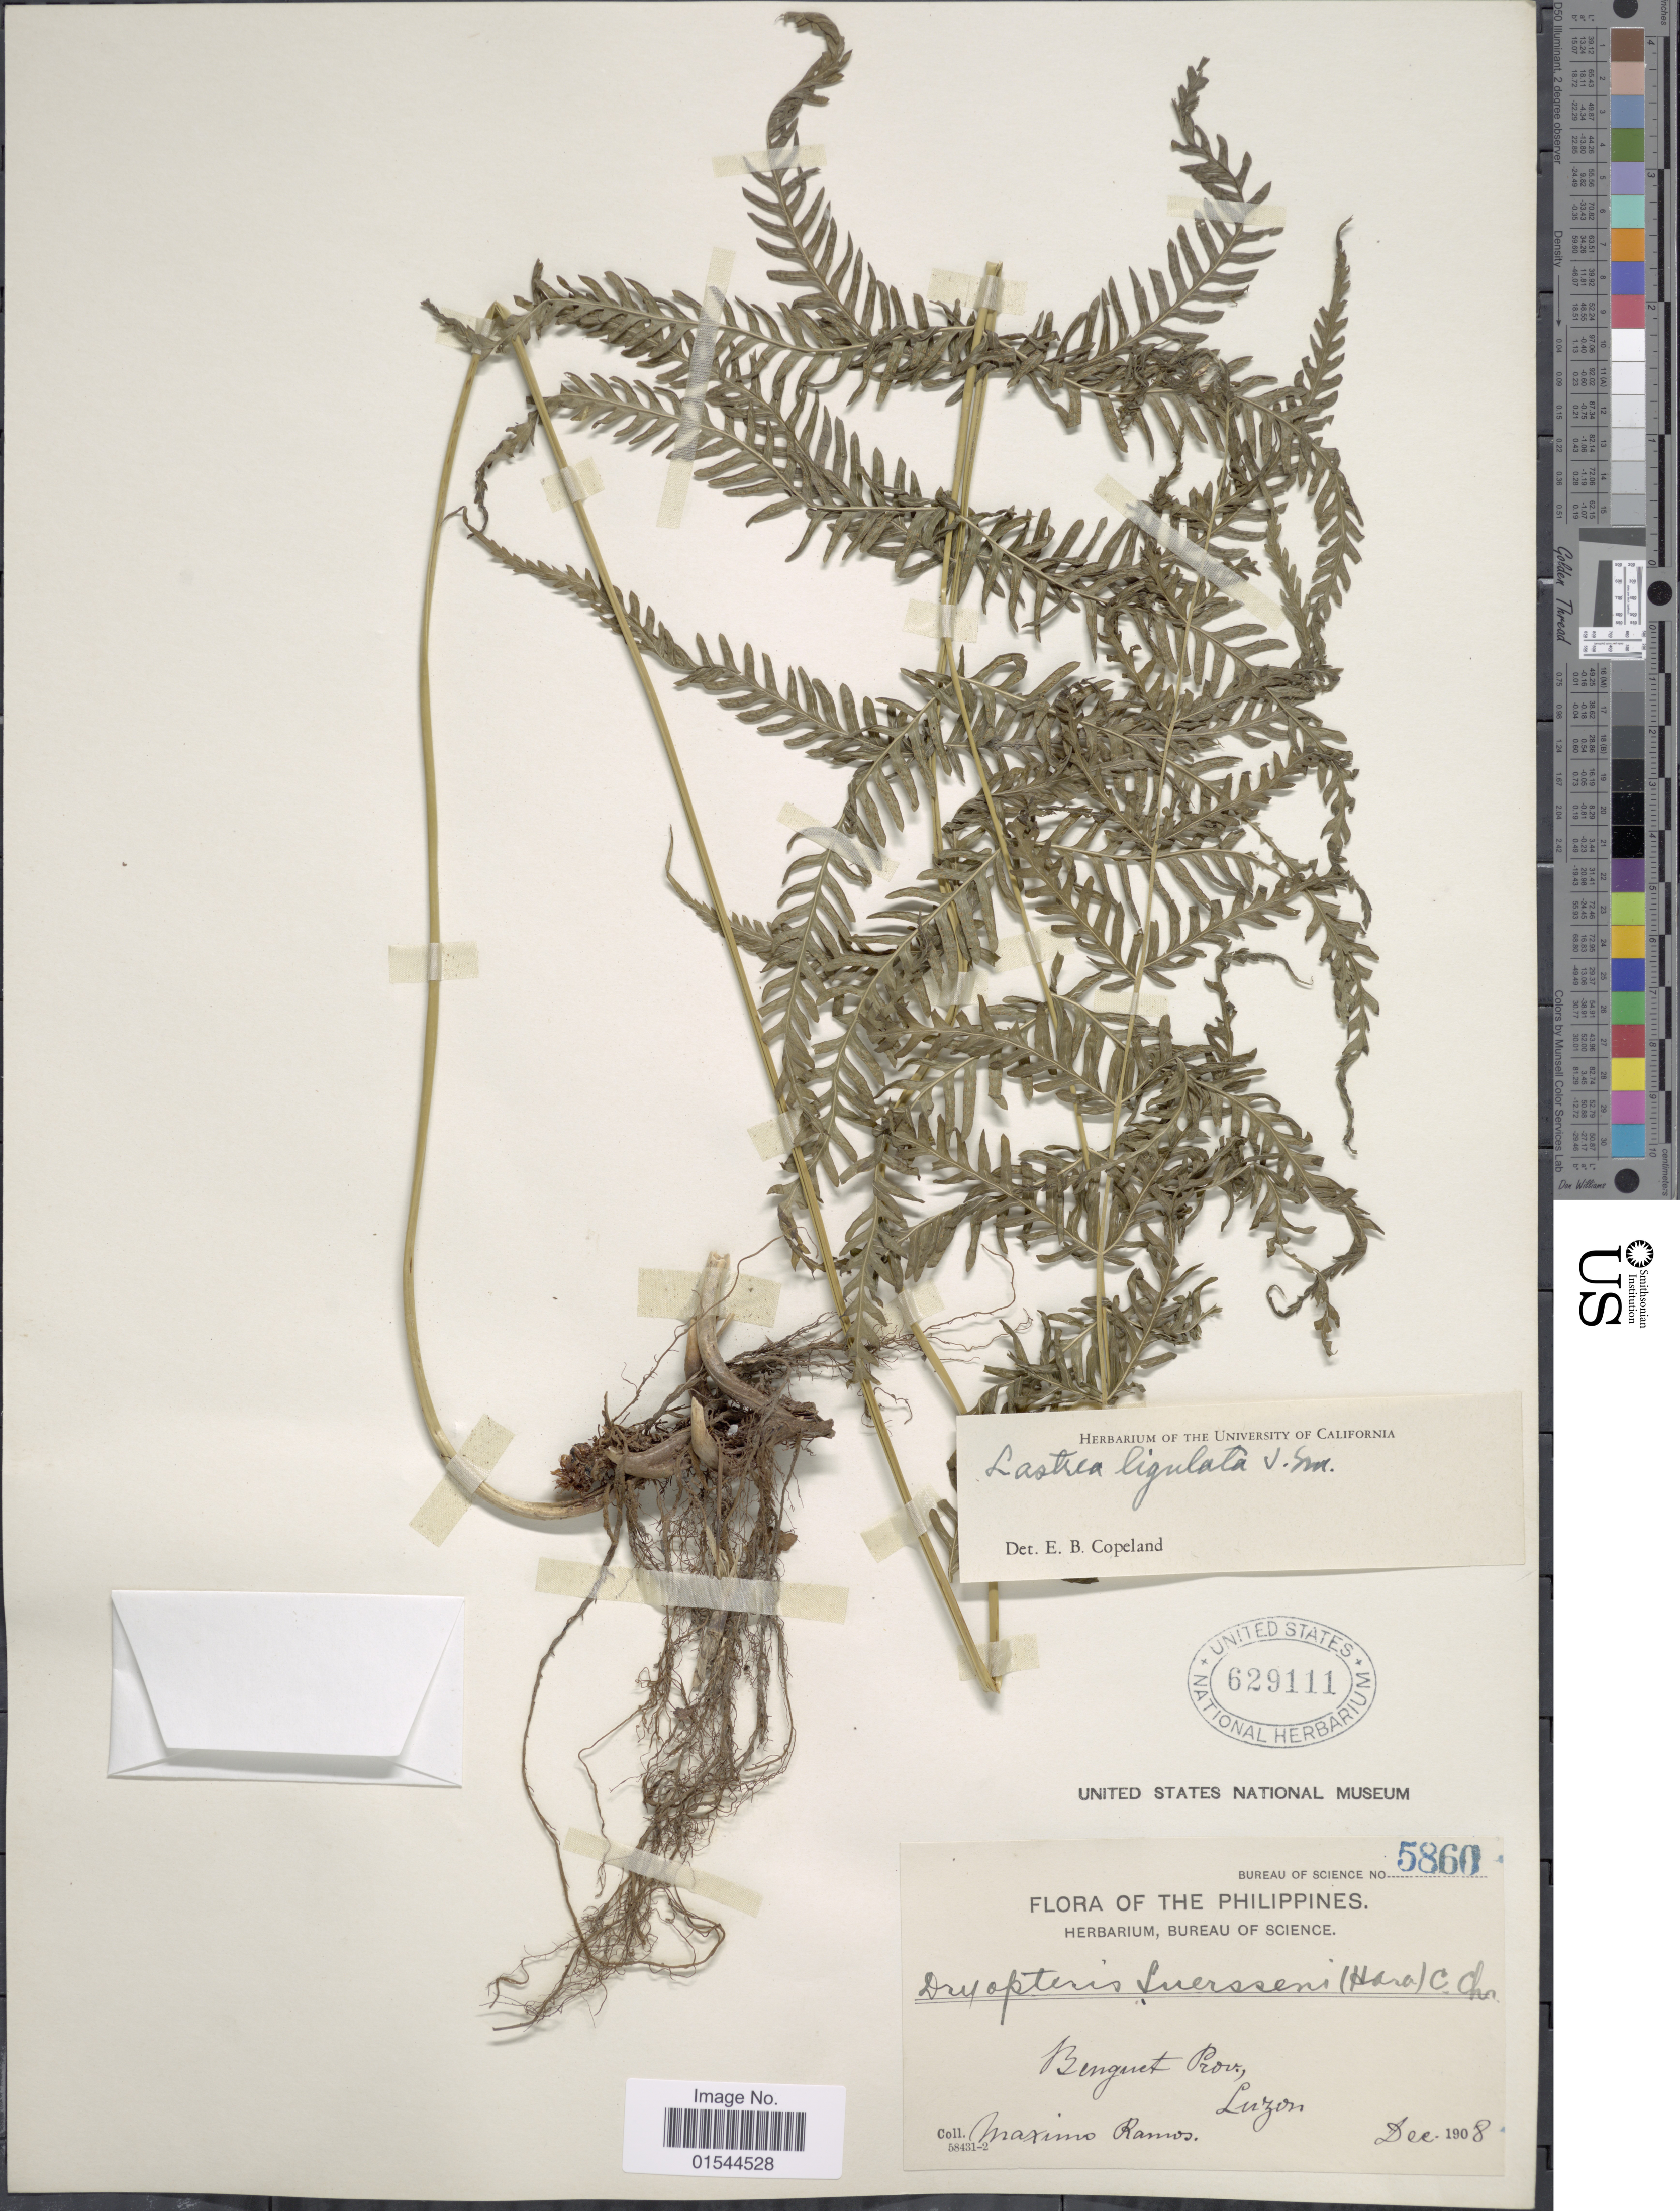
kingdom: Plantae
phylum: Tracheophyta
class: Polypodiopsida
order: Polypodiales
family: Thelypteridaceae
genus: Pneumatopteris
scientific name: Pneumatopteris ligulata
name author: (C. Presl) Holttum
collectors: M. Ramos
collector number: Bureau of Science 5860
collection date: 1908-12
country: Philippines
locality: Benguet Prov., Luzon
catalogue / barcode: US 629111